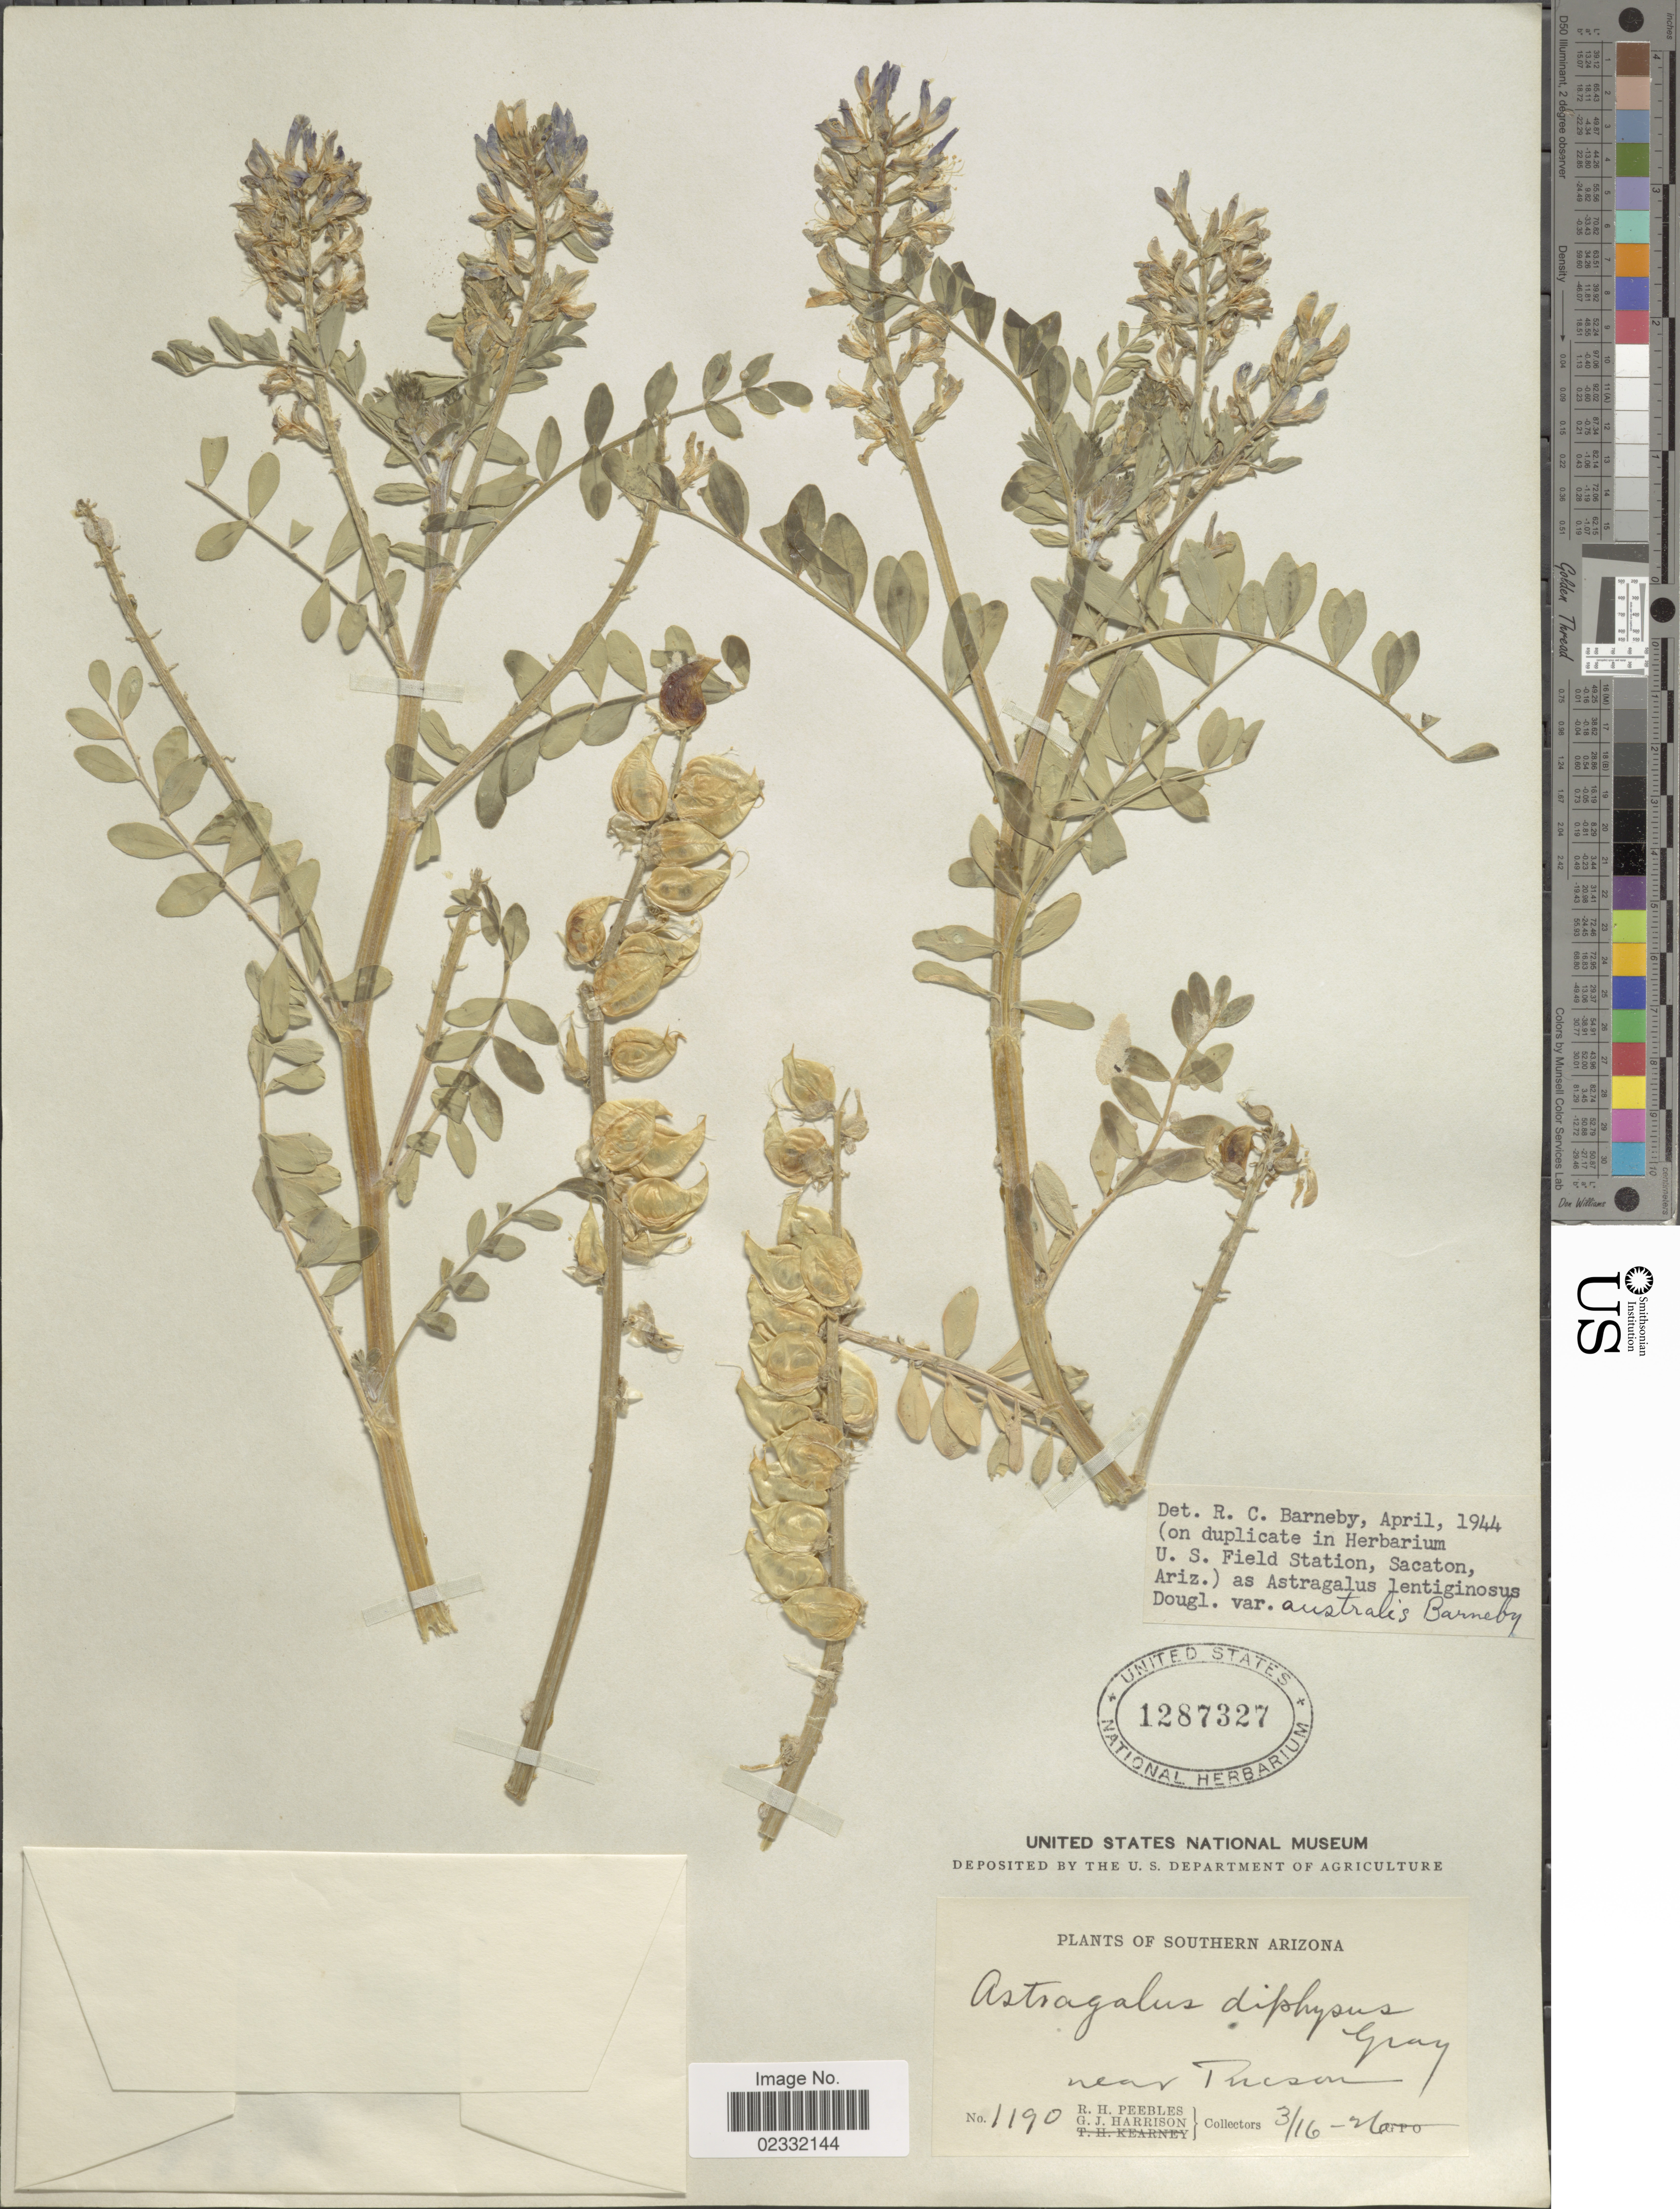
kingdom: Plantae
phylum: Tracheophyta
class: Magnoliopsida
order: Fabales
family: Fabaceae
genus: Astragalus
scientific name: Astragalus lentiginosus var. australis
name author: Barneby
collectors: R. H. Peebles & G. J. Harrison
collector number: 1190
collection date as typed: Transcribed d/m/y: 16/3/26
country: United States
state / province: Arizona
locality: Southern Arizona, near Tucson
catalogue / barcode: US 1287327